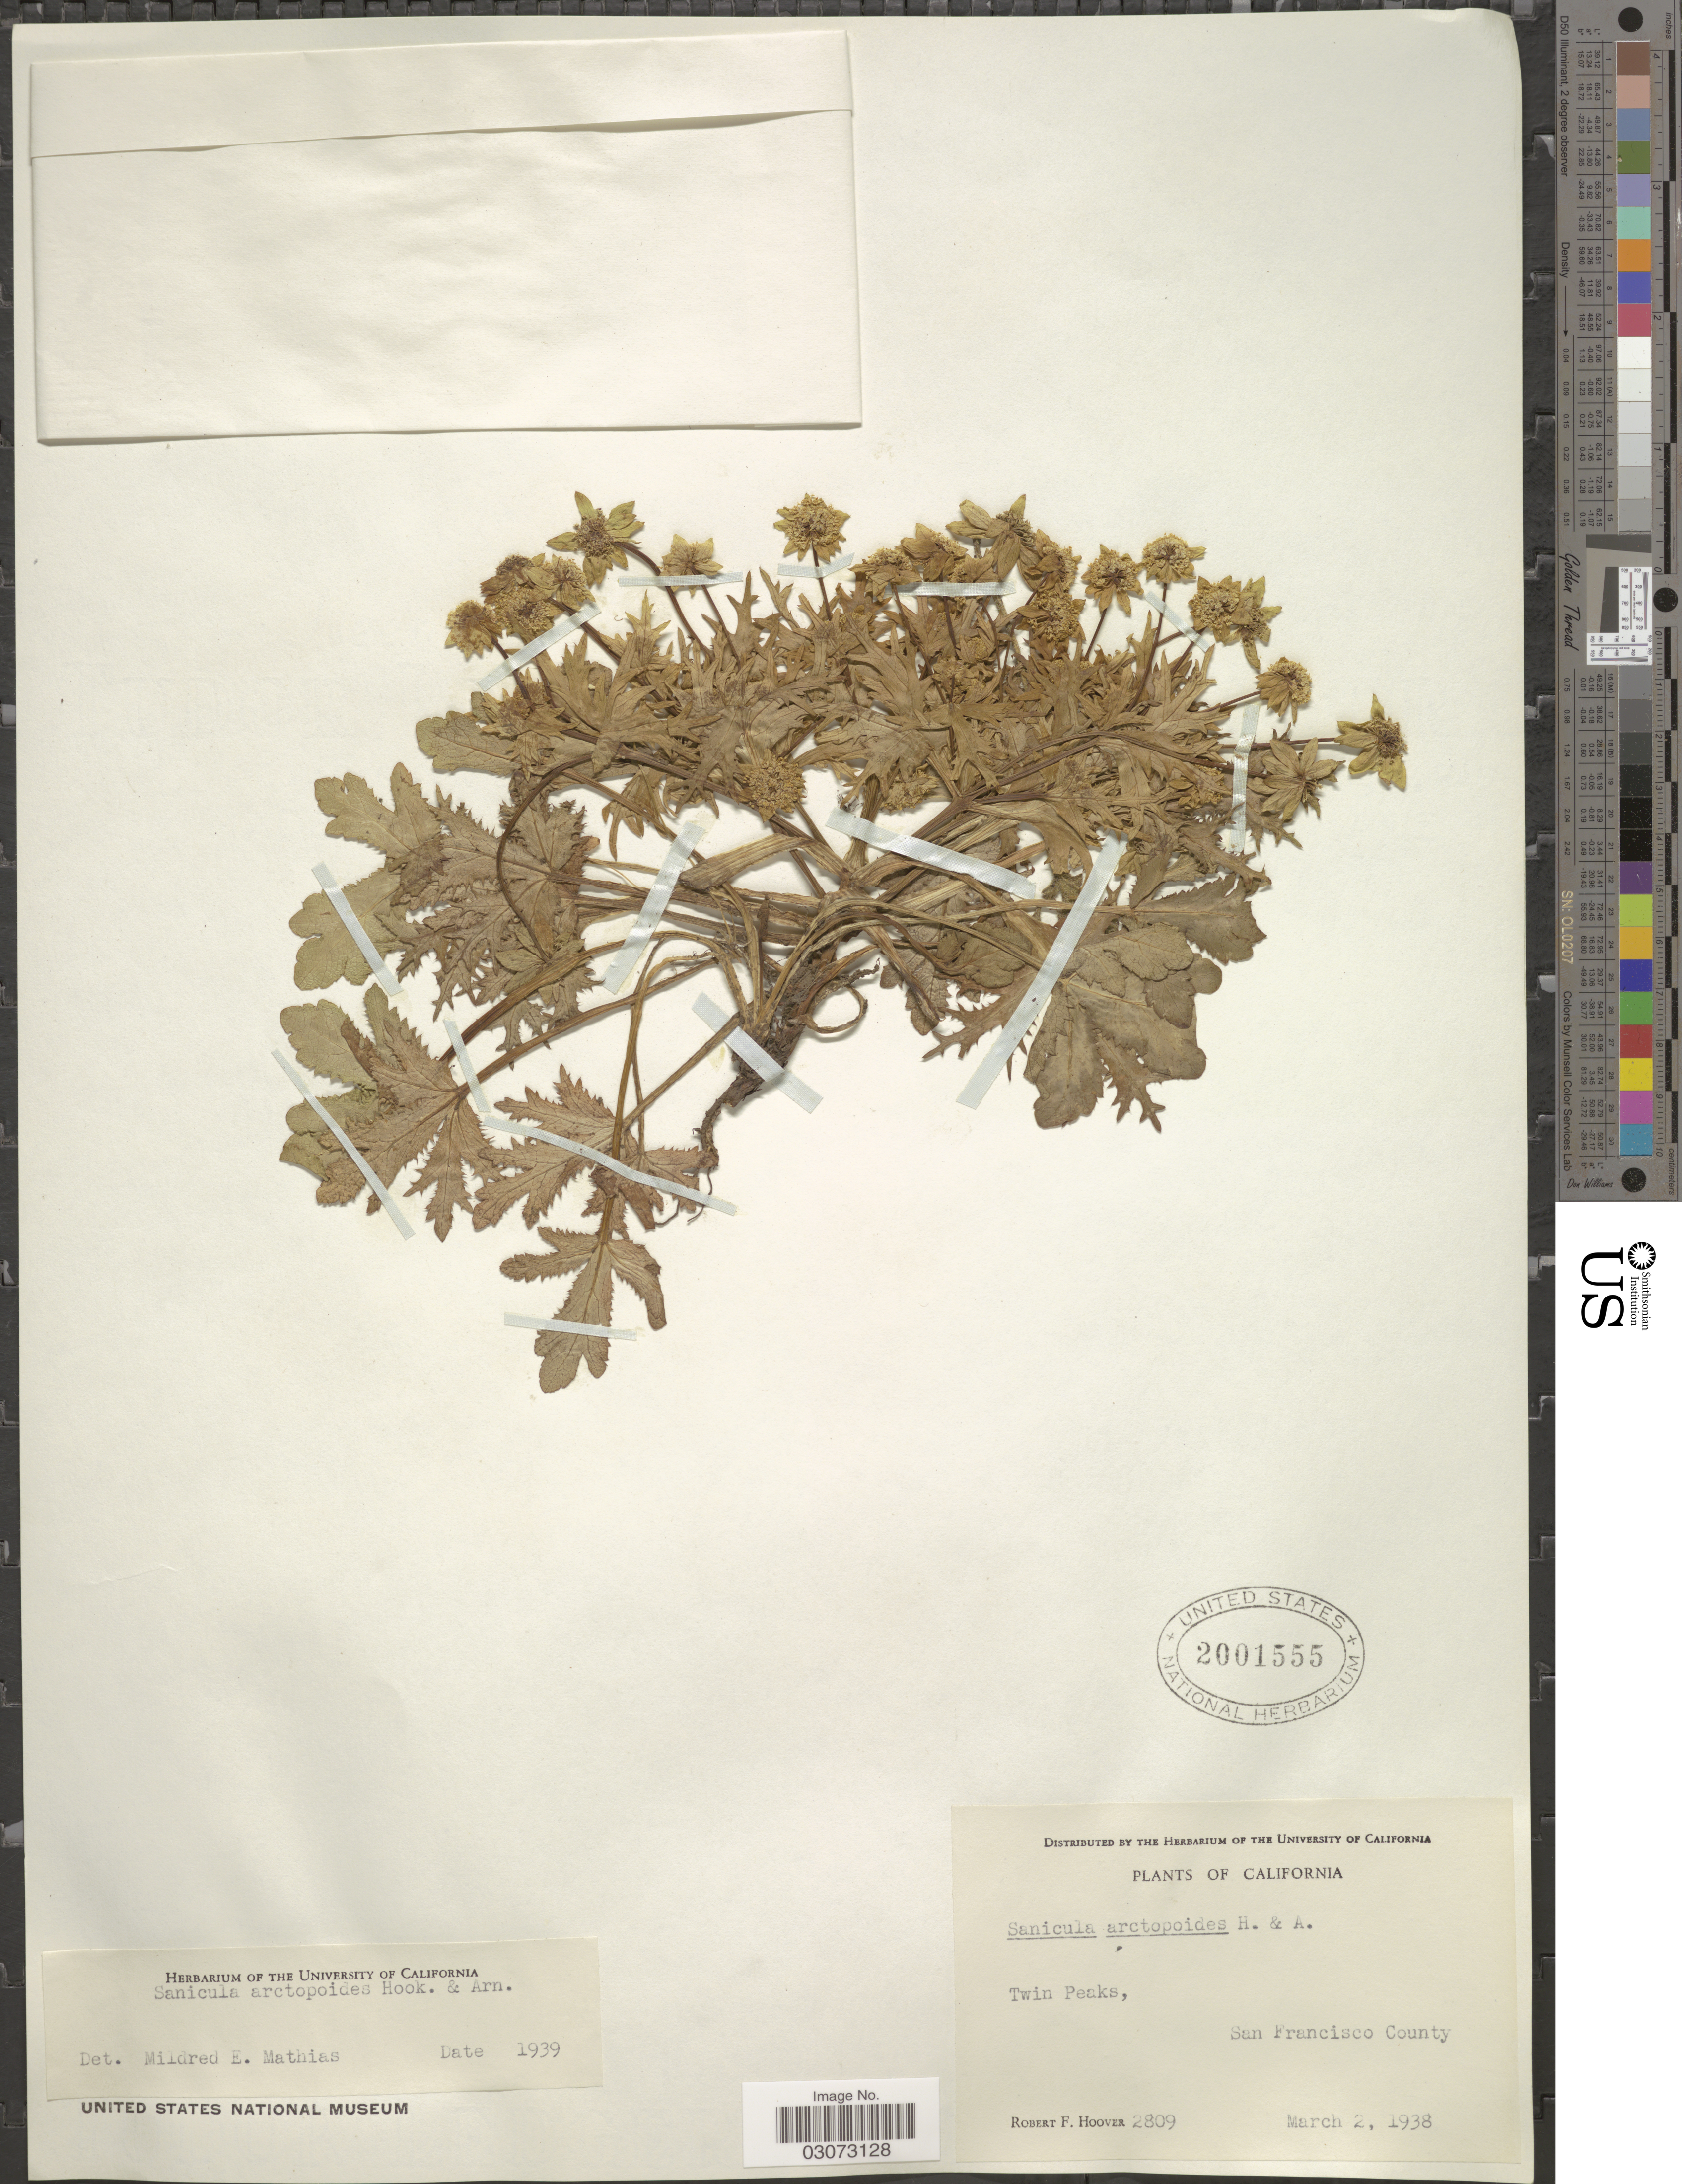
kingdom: Plantae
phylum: Tracheophyta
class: Magnoliopsida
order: Apiales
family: Apiaceae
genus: Sanicula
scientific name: Sanicula arctopoides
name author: Hook. & Arn.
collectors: R. F. Hoover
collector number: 2809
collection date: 1938-03-02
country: United States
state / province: California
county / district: San Francisco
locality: Twin Peaks, San Francisco County.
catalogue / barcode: US 2001555